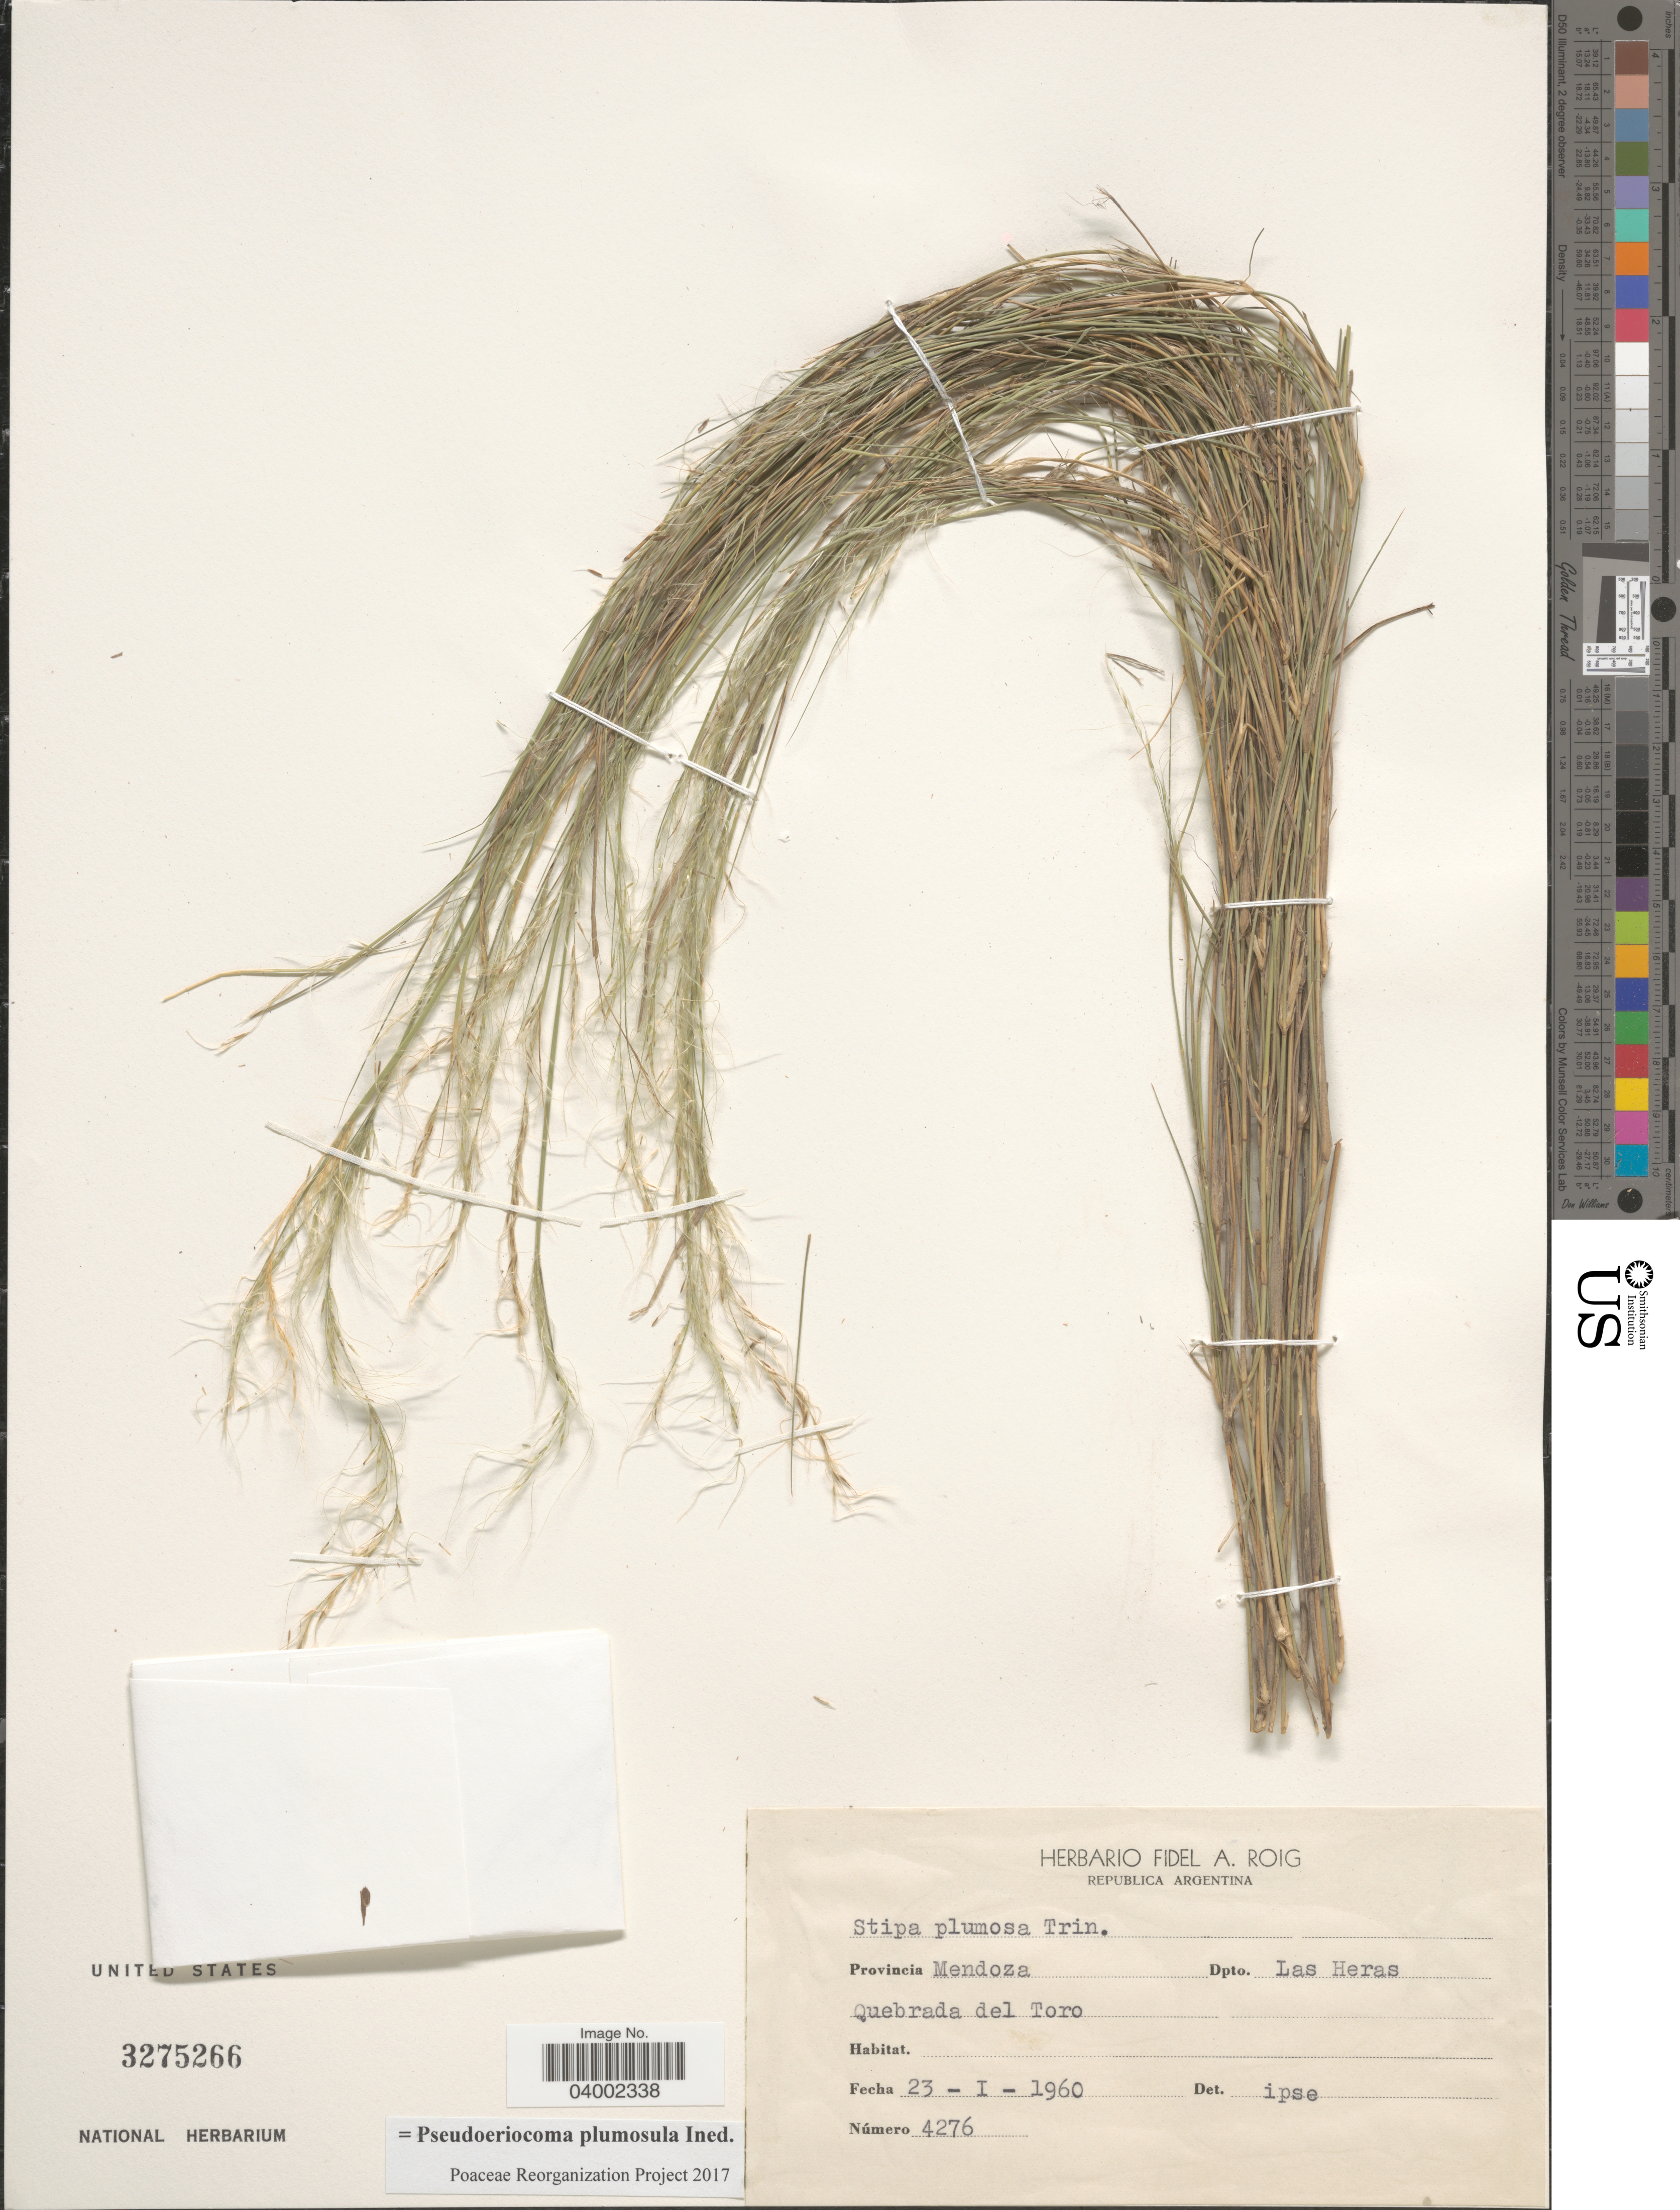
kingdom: Plantae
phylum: Tracheophyta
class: Liliopsida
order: Poales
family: Poaceae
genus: Pseudoeriocoma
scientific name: Pseudoeriocoma plumosula ined.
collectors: Ex Herb. Fidel A. Roig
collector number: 4276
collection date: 1960-01-23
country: Argentina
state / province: Mendoza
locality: Dpto. Las Heras. Quebrada del Toro.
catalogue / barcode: US 3275266